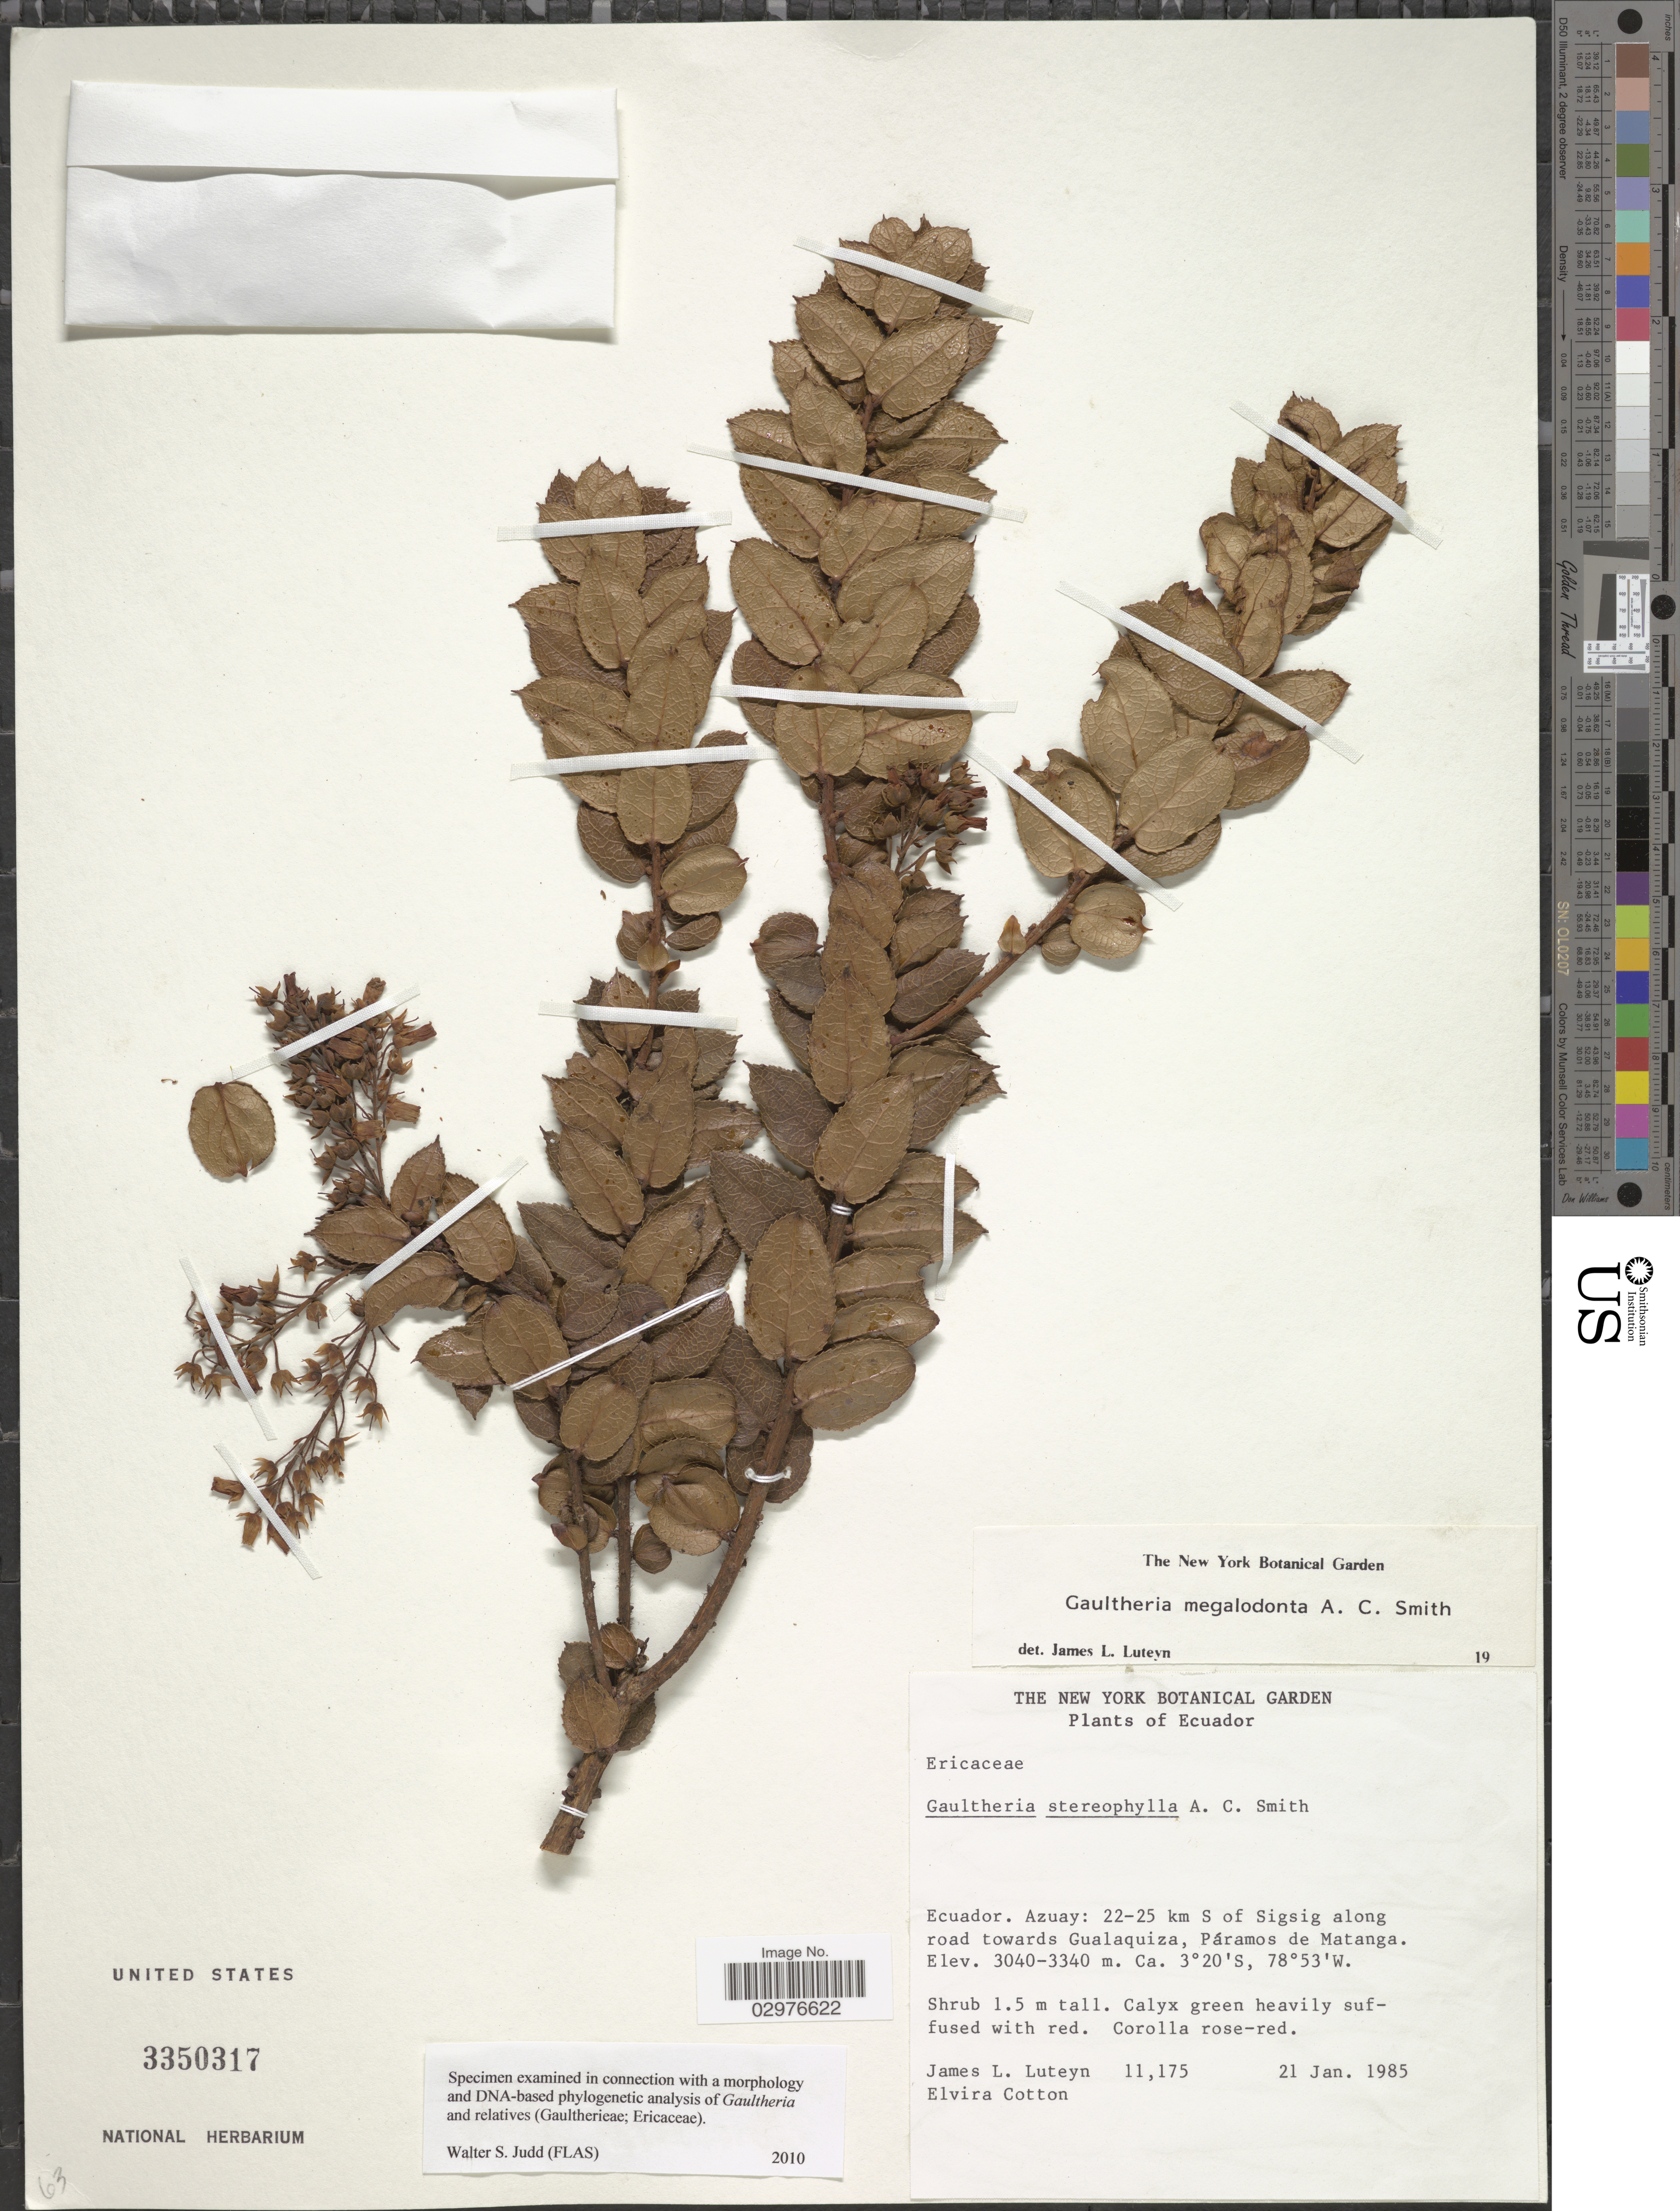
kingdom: Plantae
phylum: Tracheophyta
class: Magnoliopsida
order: Ericales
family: Ericaceae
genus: Gaultheria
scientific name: Gaultheria megalodonta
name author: A.C. Sm.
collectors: J. Luteyn & E. Cotton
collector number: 11175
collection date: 1985-01-21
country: Ecuador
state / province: Azuay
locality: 22-25 km S of Sigsig along road towards Gualaquiza, Páramos de Matanga.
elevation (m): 3040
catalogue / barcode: US 3350317